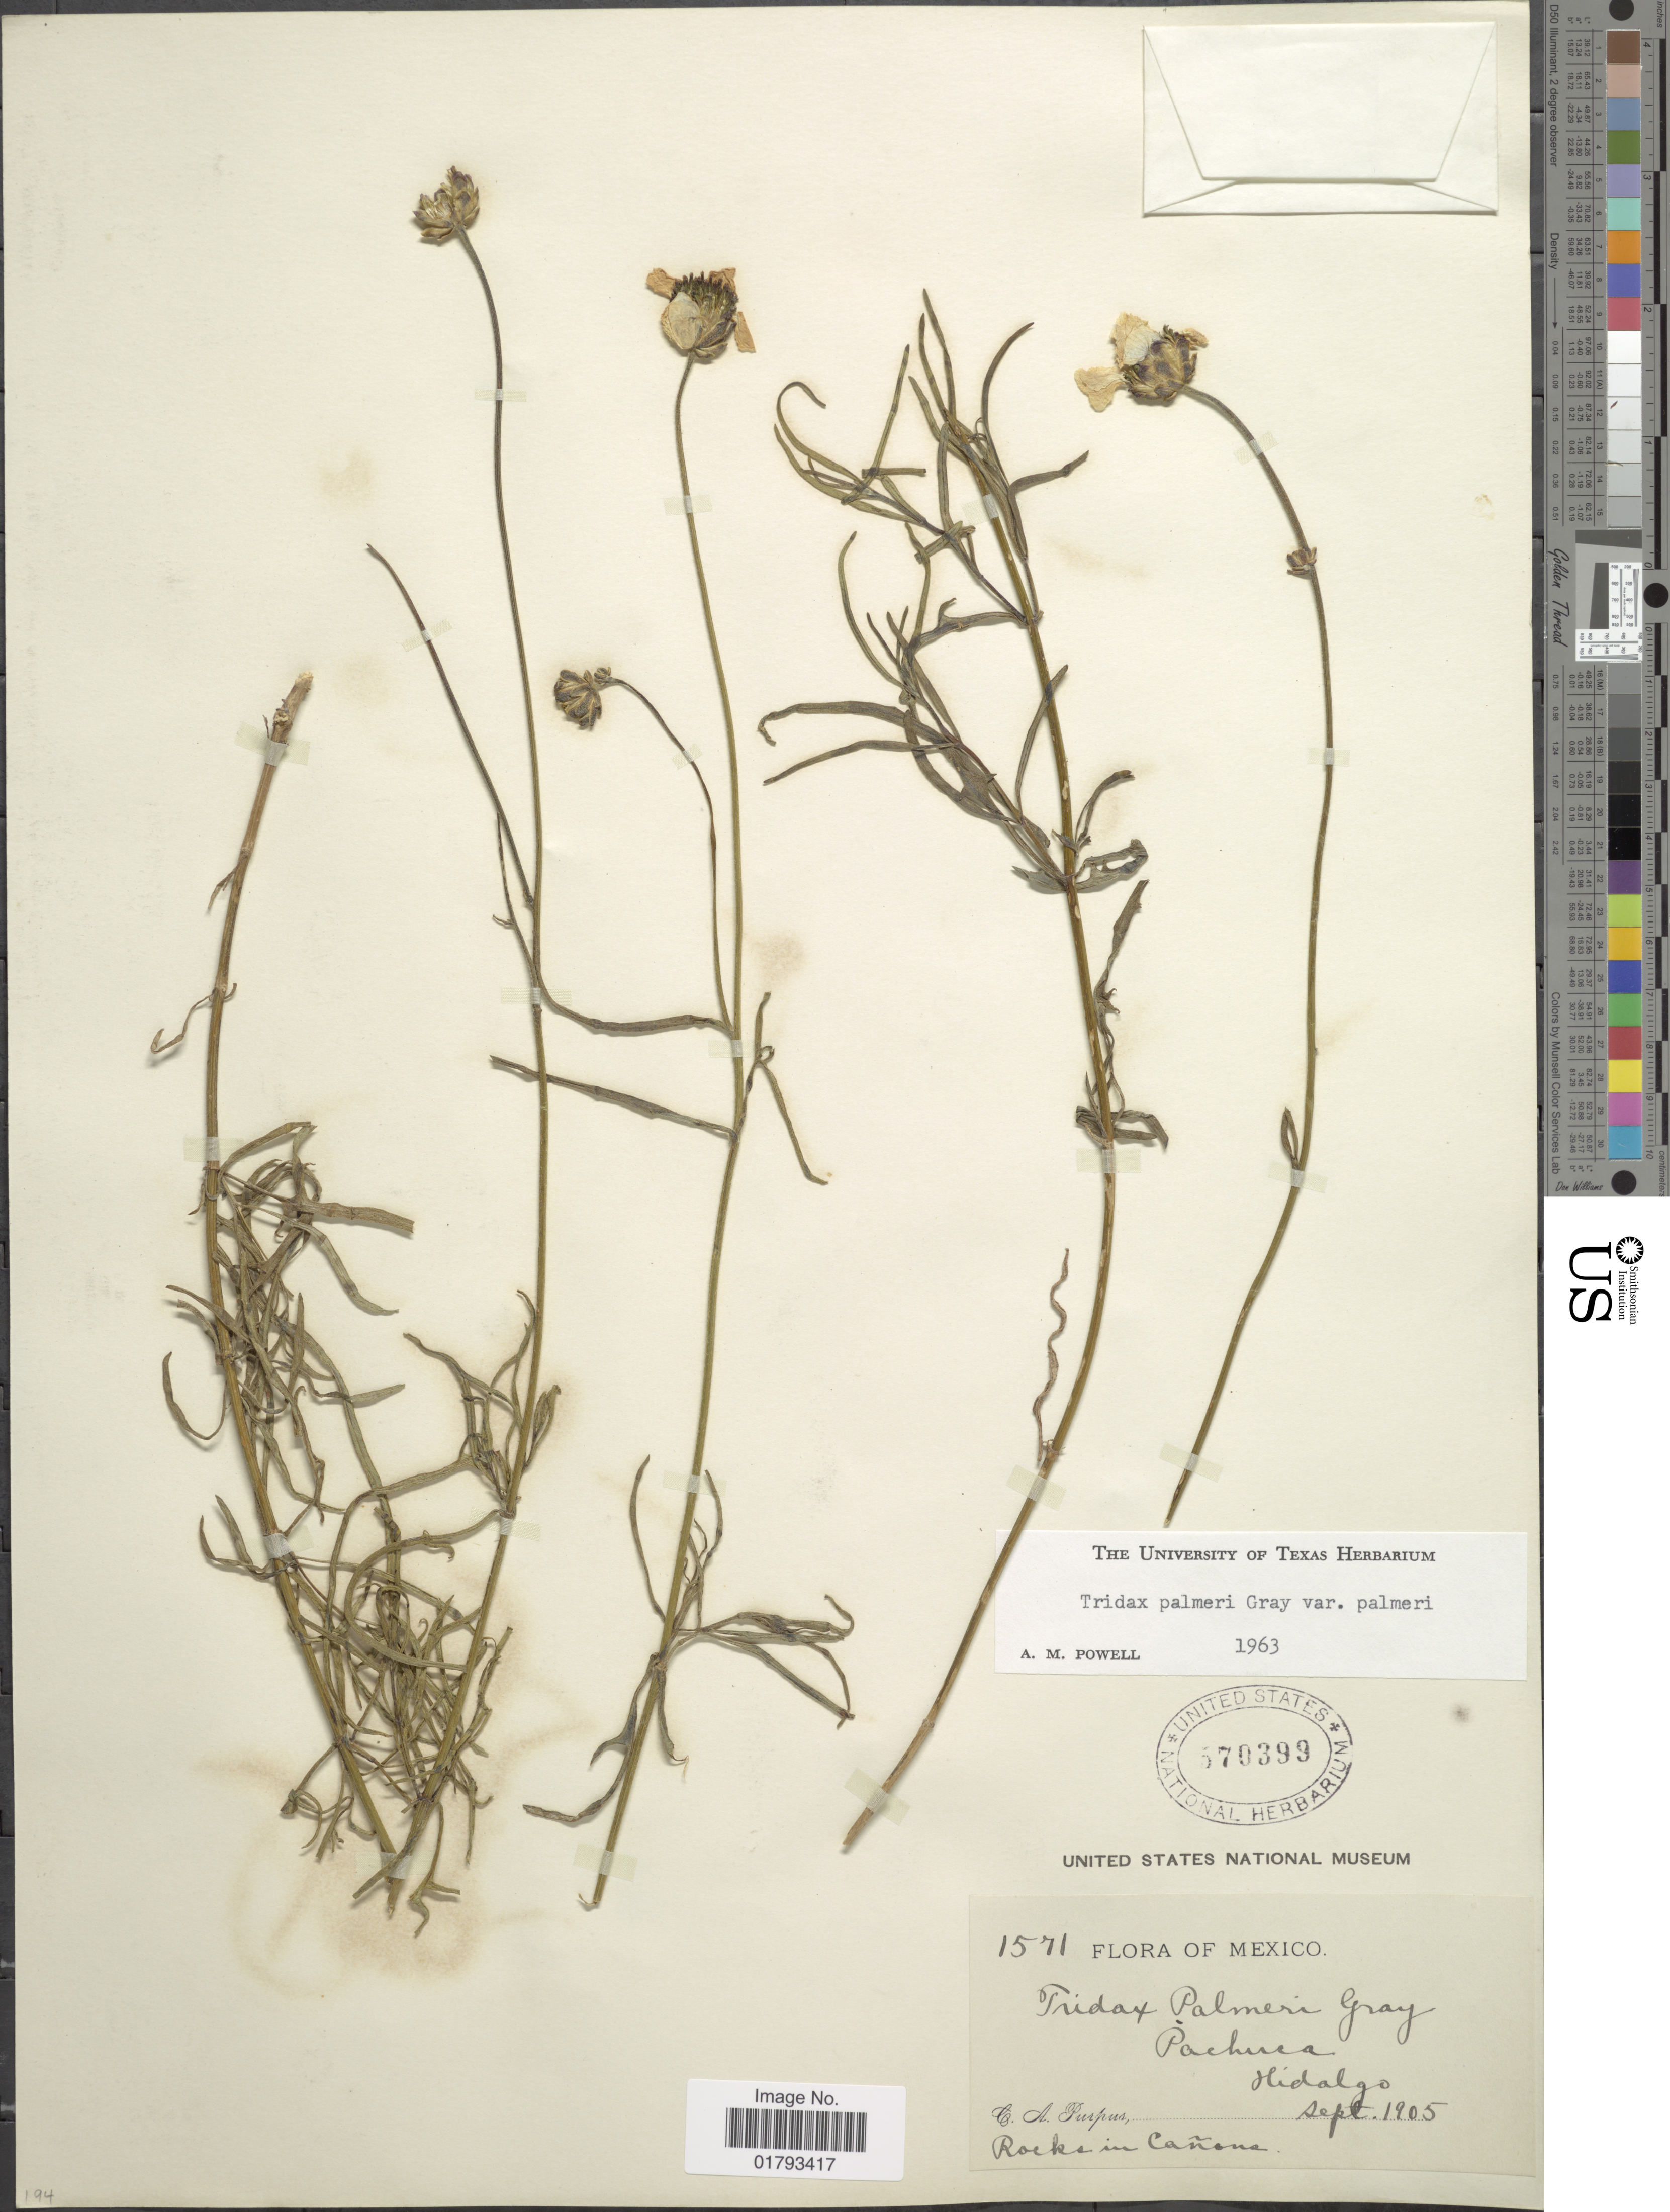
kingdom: Plantae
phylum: Tracheophyta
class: Magnoliopsida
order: Asterales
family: Asteraceae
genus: Tridax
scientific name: Tridax palmeri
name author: A. Gray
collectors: C. A. Purpus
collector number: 1571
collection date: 1905-09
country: Mexico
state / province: Hidalgo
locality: Pachuca, Hidalgo.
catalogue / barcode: US 570399